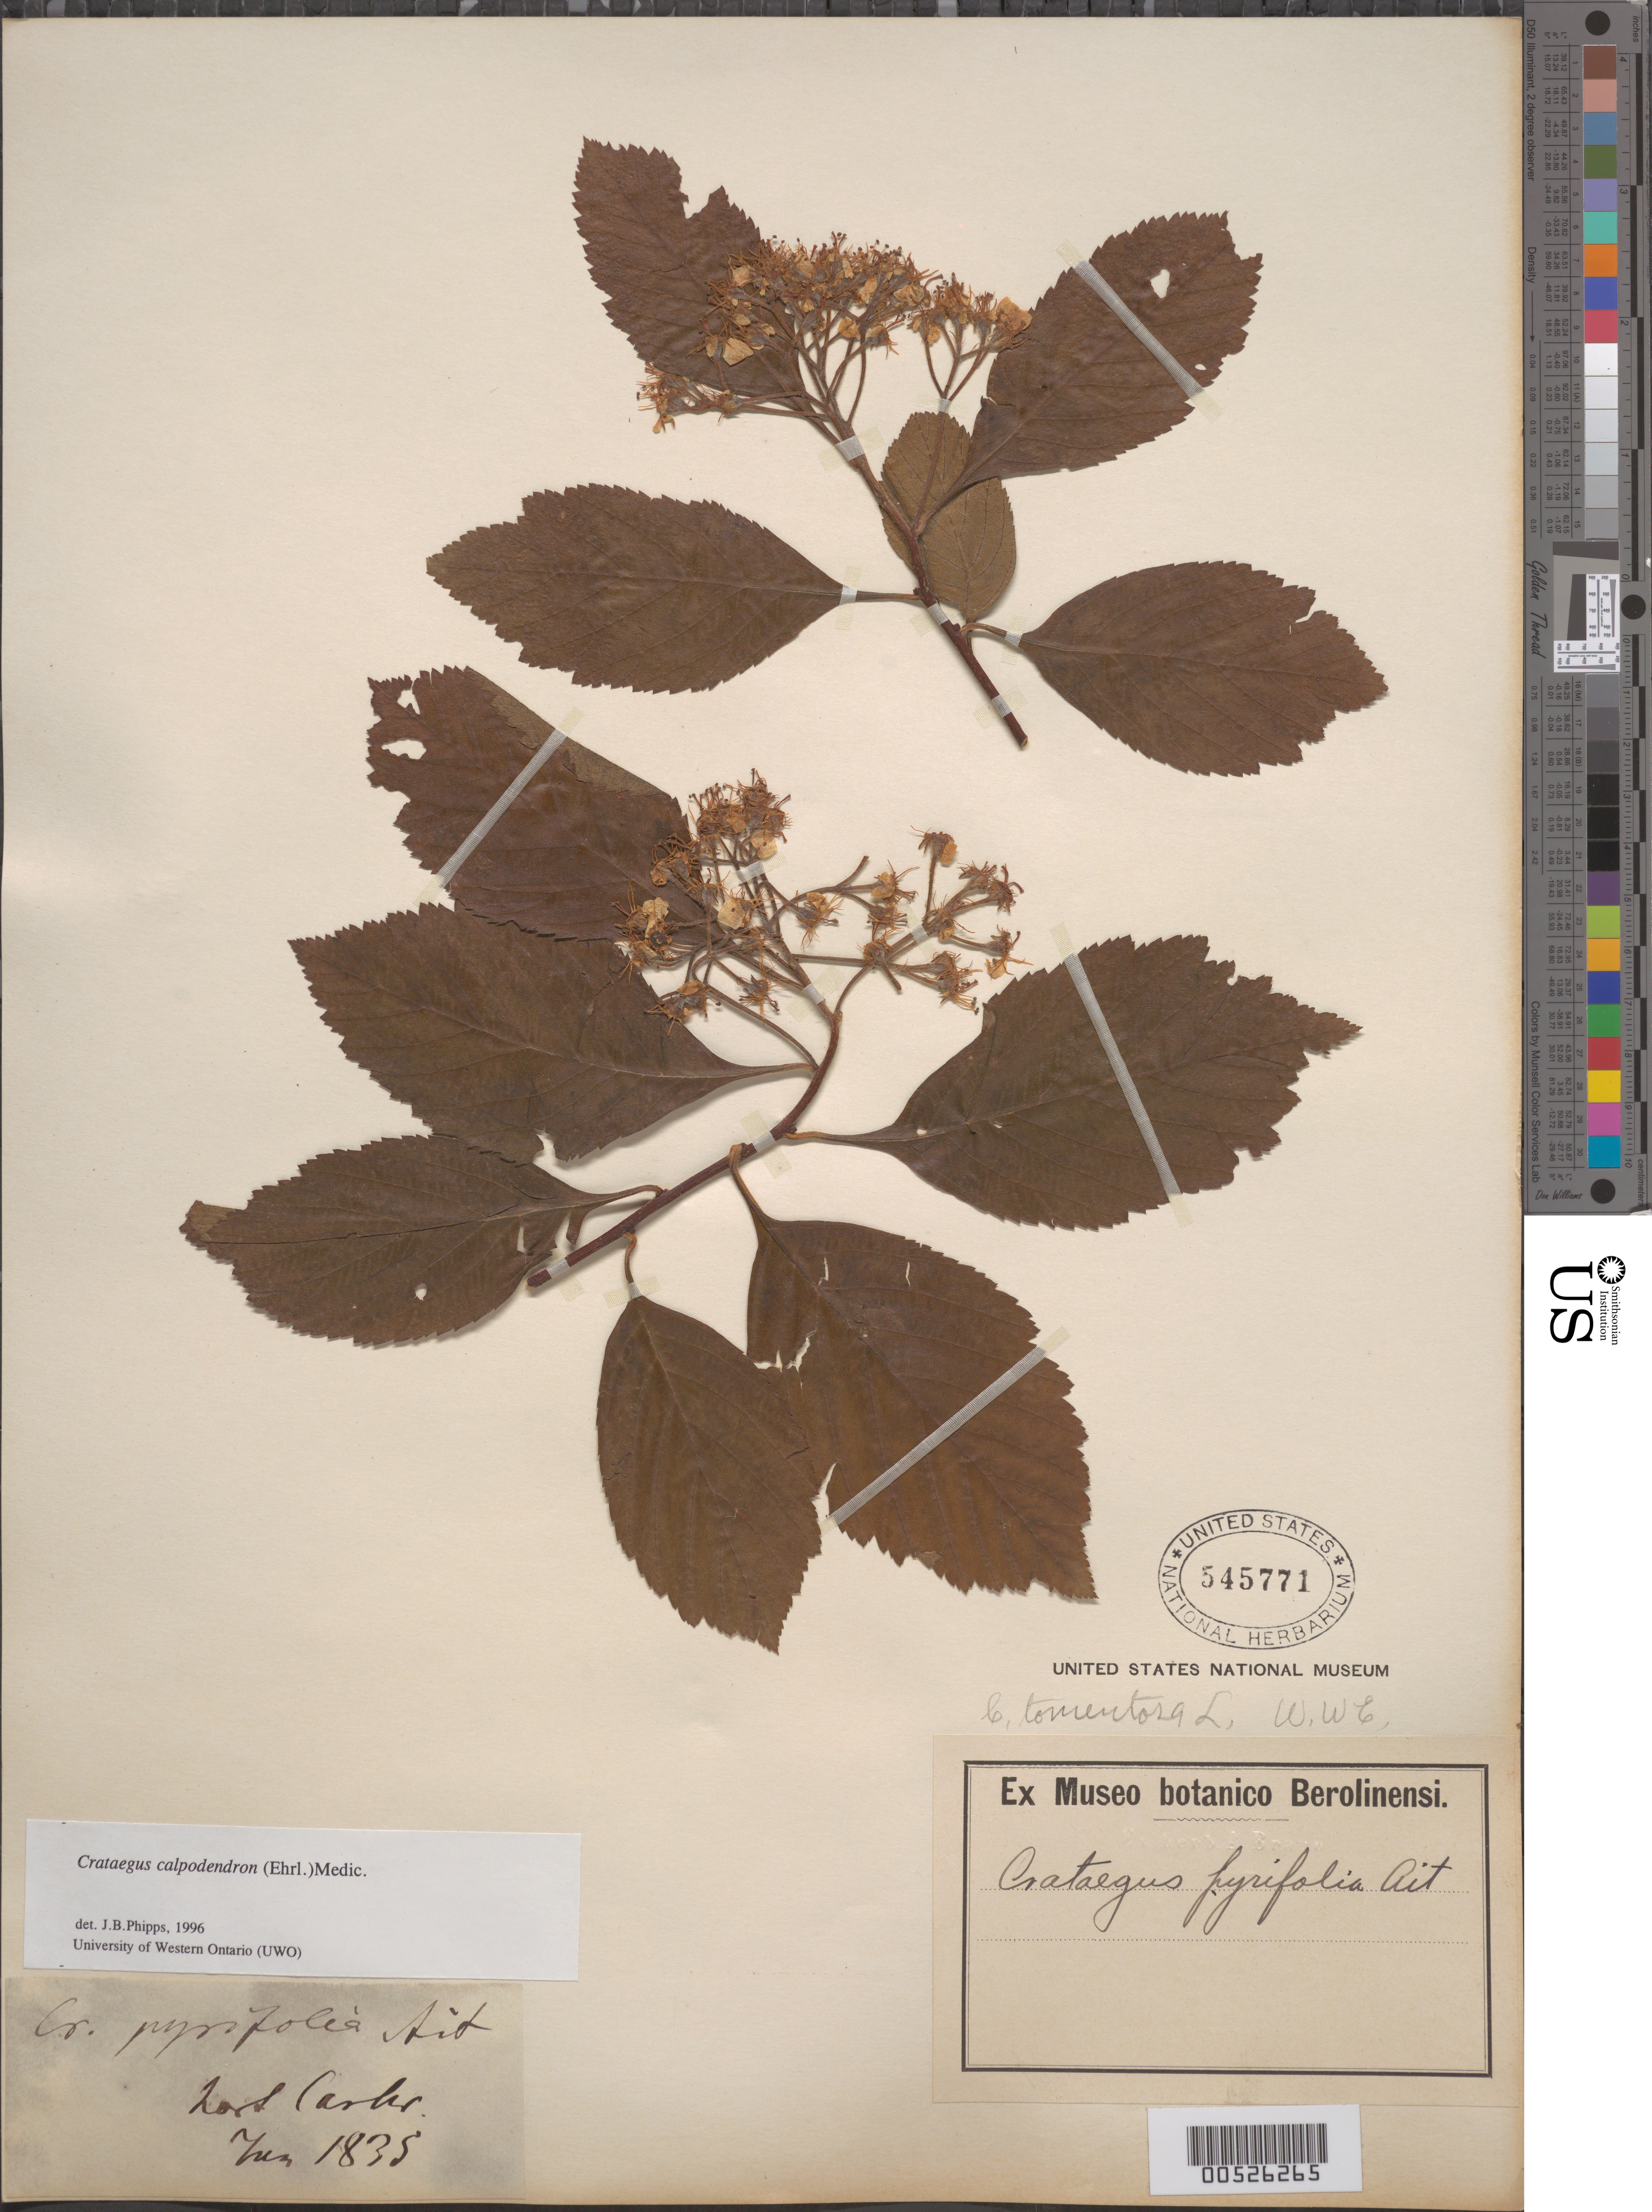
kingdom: Plantae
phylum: Tracheophyta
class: Magnoliopsida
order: Rosales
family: Rosaceae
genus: Crataegus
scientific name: Crataegus calpodendron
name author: (Ehrh.) Medik.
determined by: Phipps, James B., (UWO), University of Western Ontario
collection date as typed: Jun 1838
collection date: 1838-06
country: United States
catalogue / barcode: US 545771